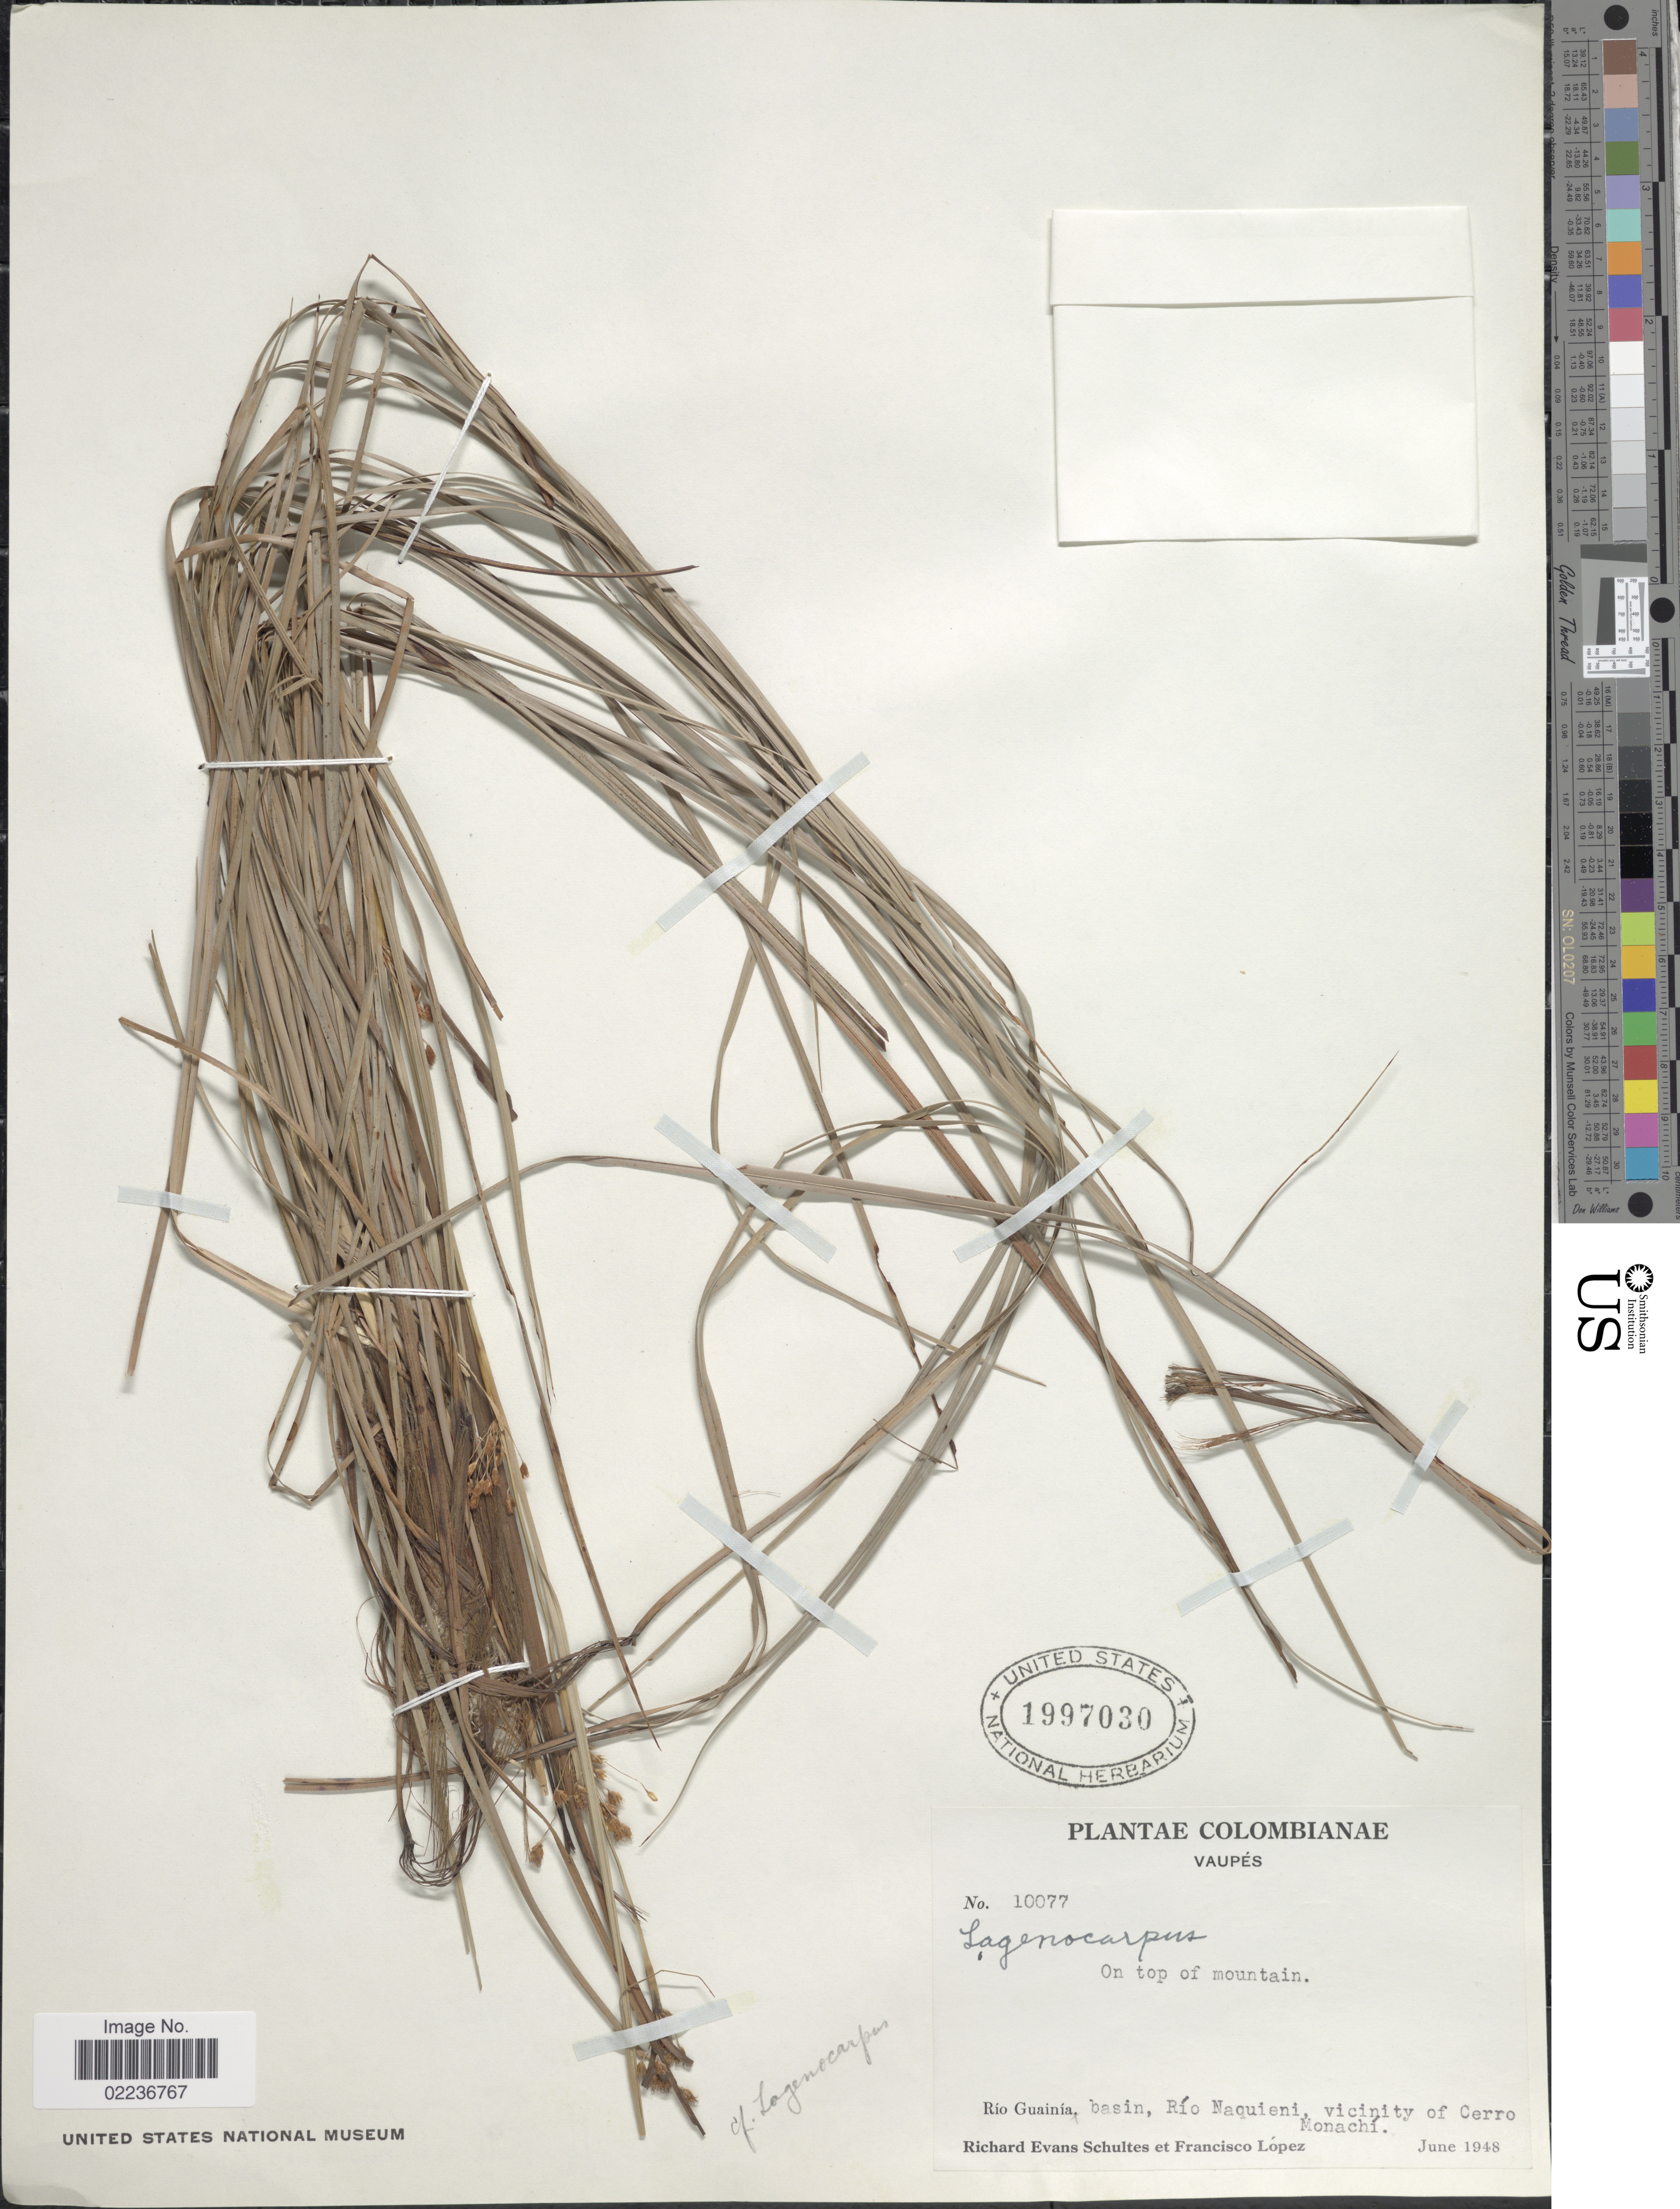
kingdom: Plantae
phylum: Tracheophyta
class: Liliopsida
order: Poales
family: Cyperaceae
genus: Lagenocarpus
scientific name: Lagenocarpus glomerulatus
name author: Gilly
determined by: Costa, S. M.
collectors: R. E. Schultes & F. Lopéz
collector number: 10077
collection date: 1948-06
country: Colombia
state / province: Vaupés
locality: Rio Guainia, basin Naquieni, vicinity of Cerro Monachi, on top of mountain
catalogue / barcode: US 1997030